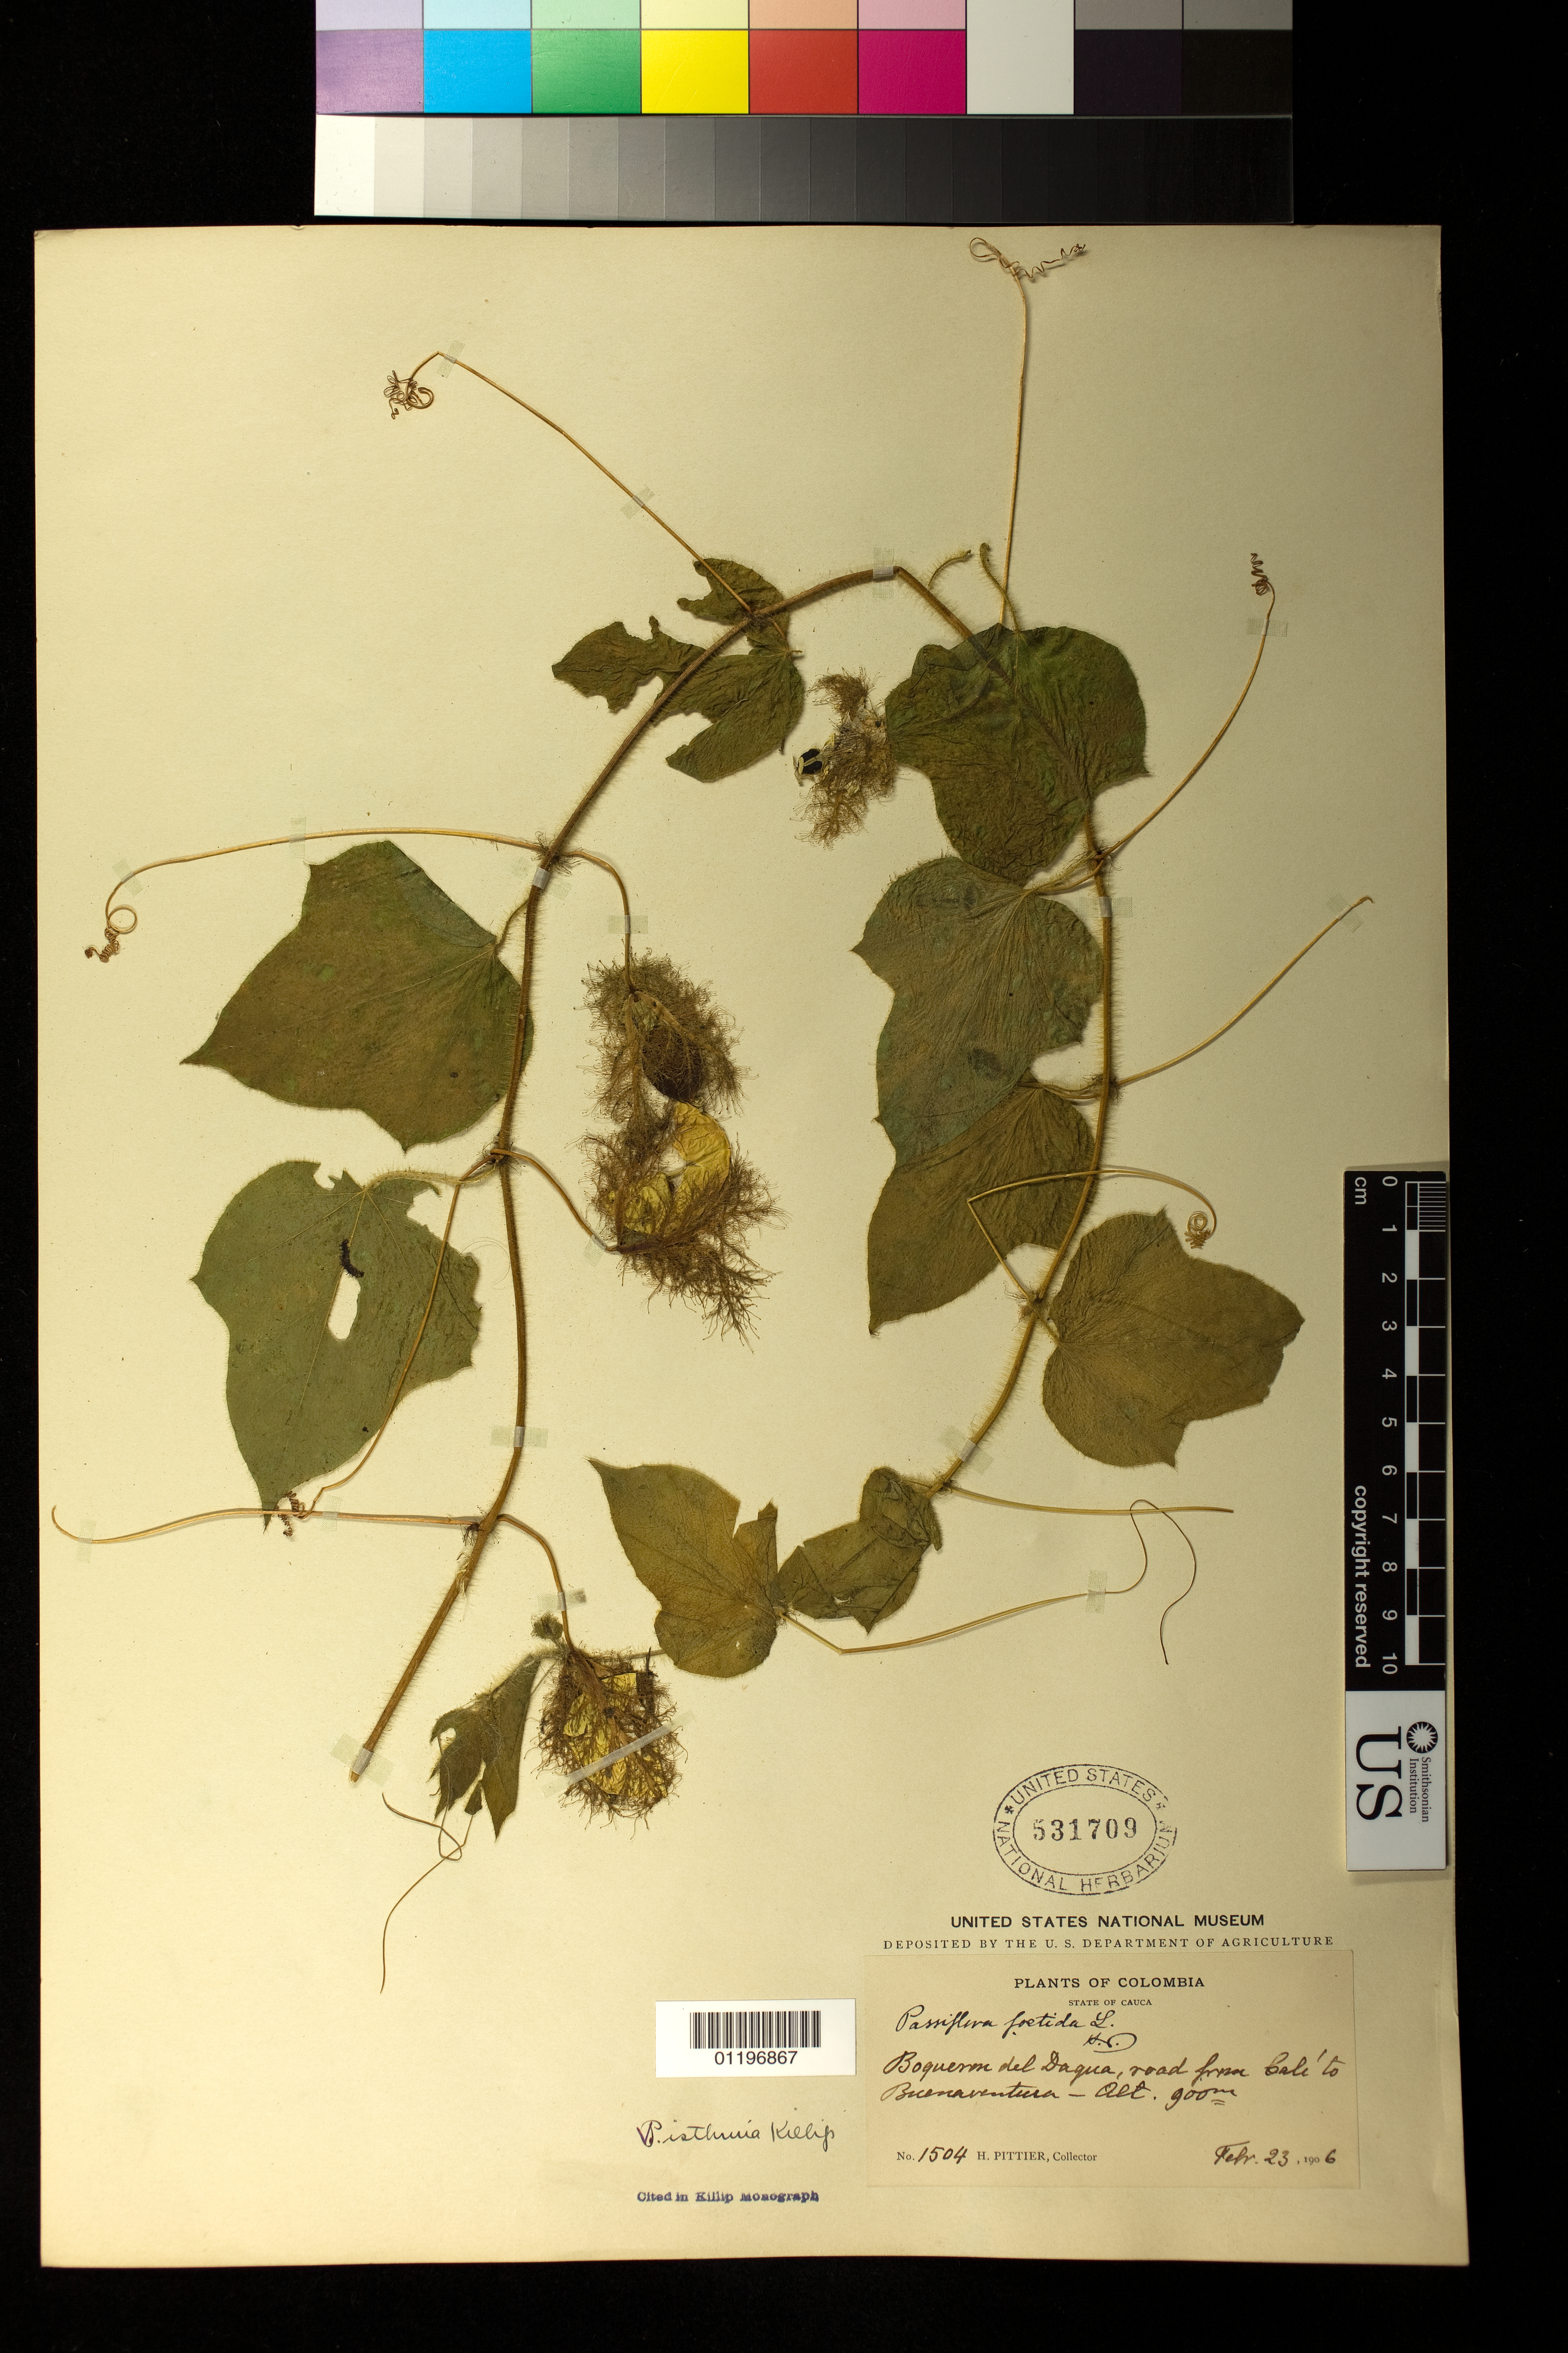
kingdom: Plantae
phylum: Tracheophyta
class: Magnoliopsida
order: Malpighiales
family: Passifloraceae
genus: Passiflora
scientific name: Passiflora foetida var. isthmia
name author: Killip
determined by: Svoboda, H. T.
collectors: H. F. Pittier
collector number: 1504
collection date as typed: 23 Feb 1906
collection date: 1906-02-23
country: Colombia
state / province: Valle del Cauca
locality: Boqueron del Dagua, road from Calí to Buenaventura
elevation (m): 900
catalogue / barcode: US 531709